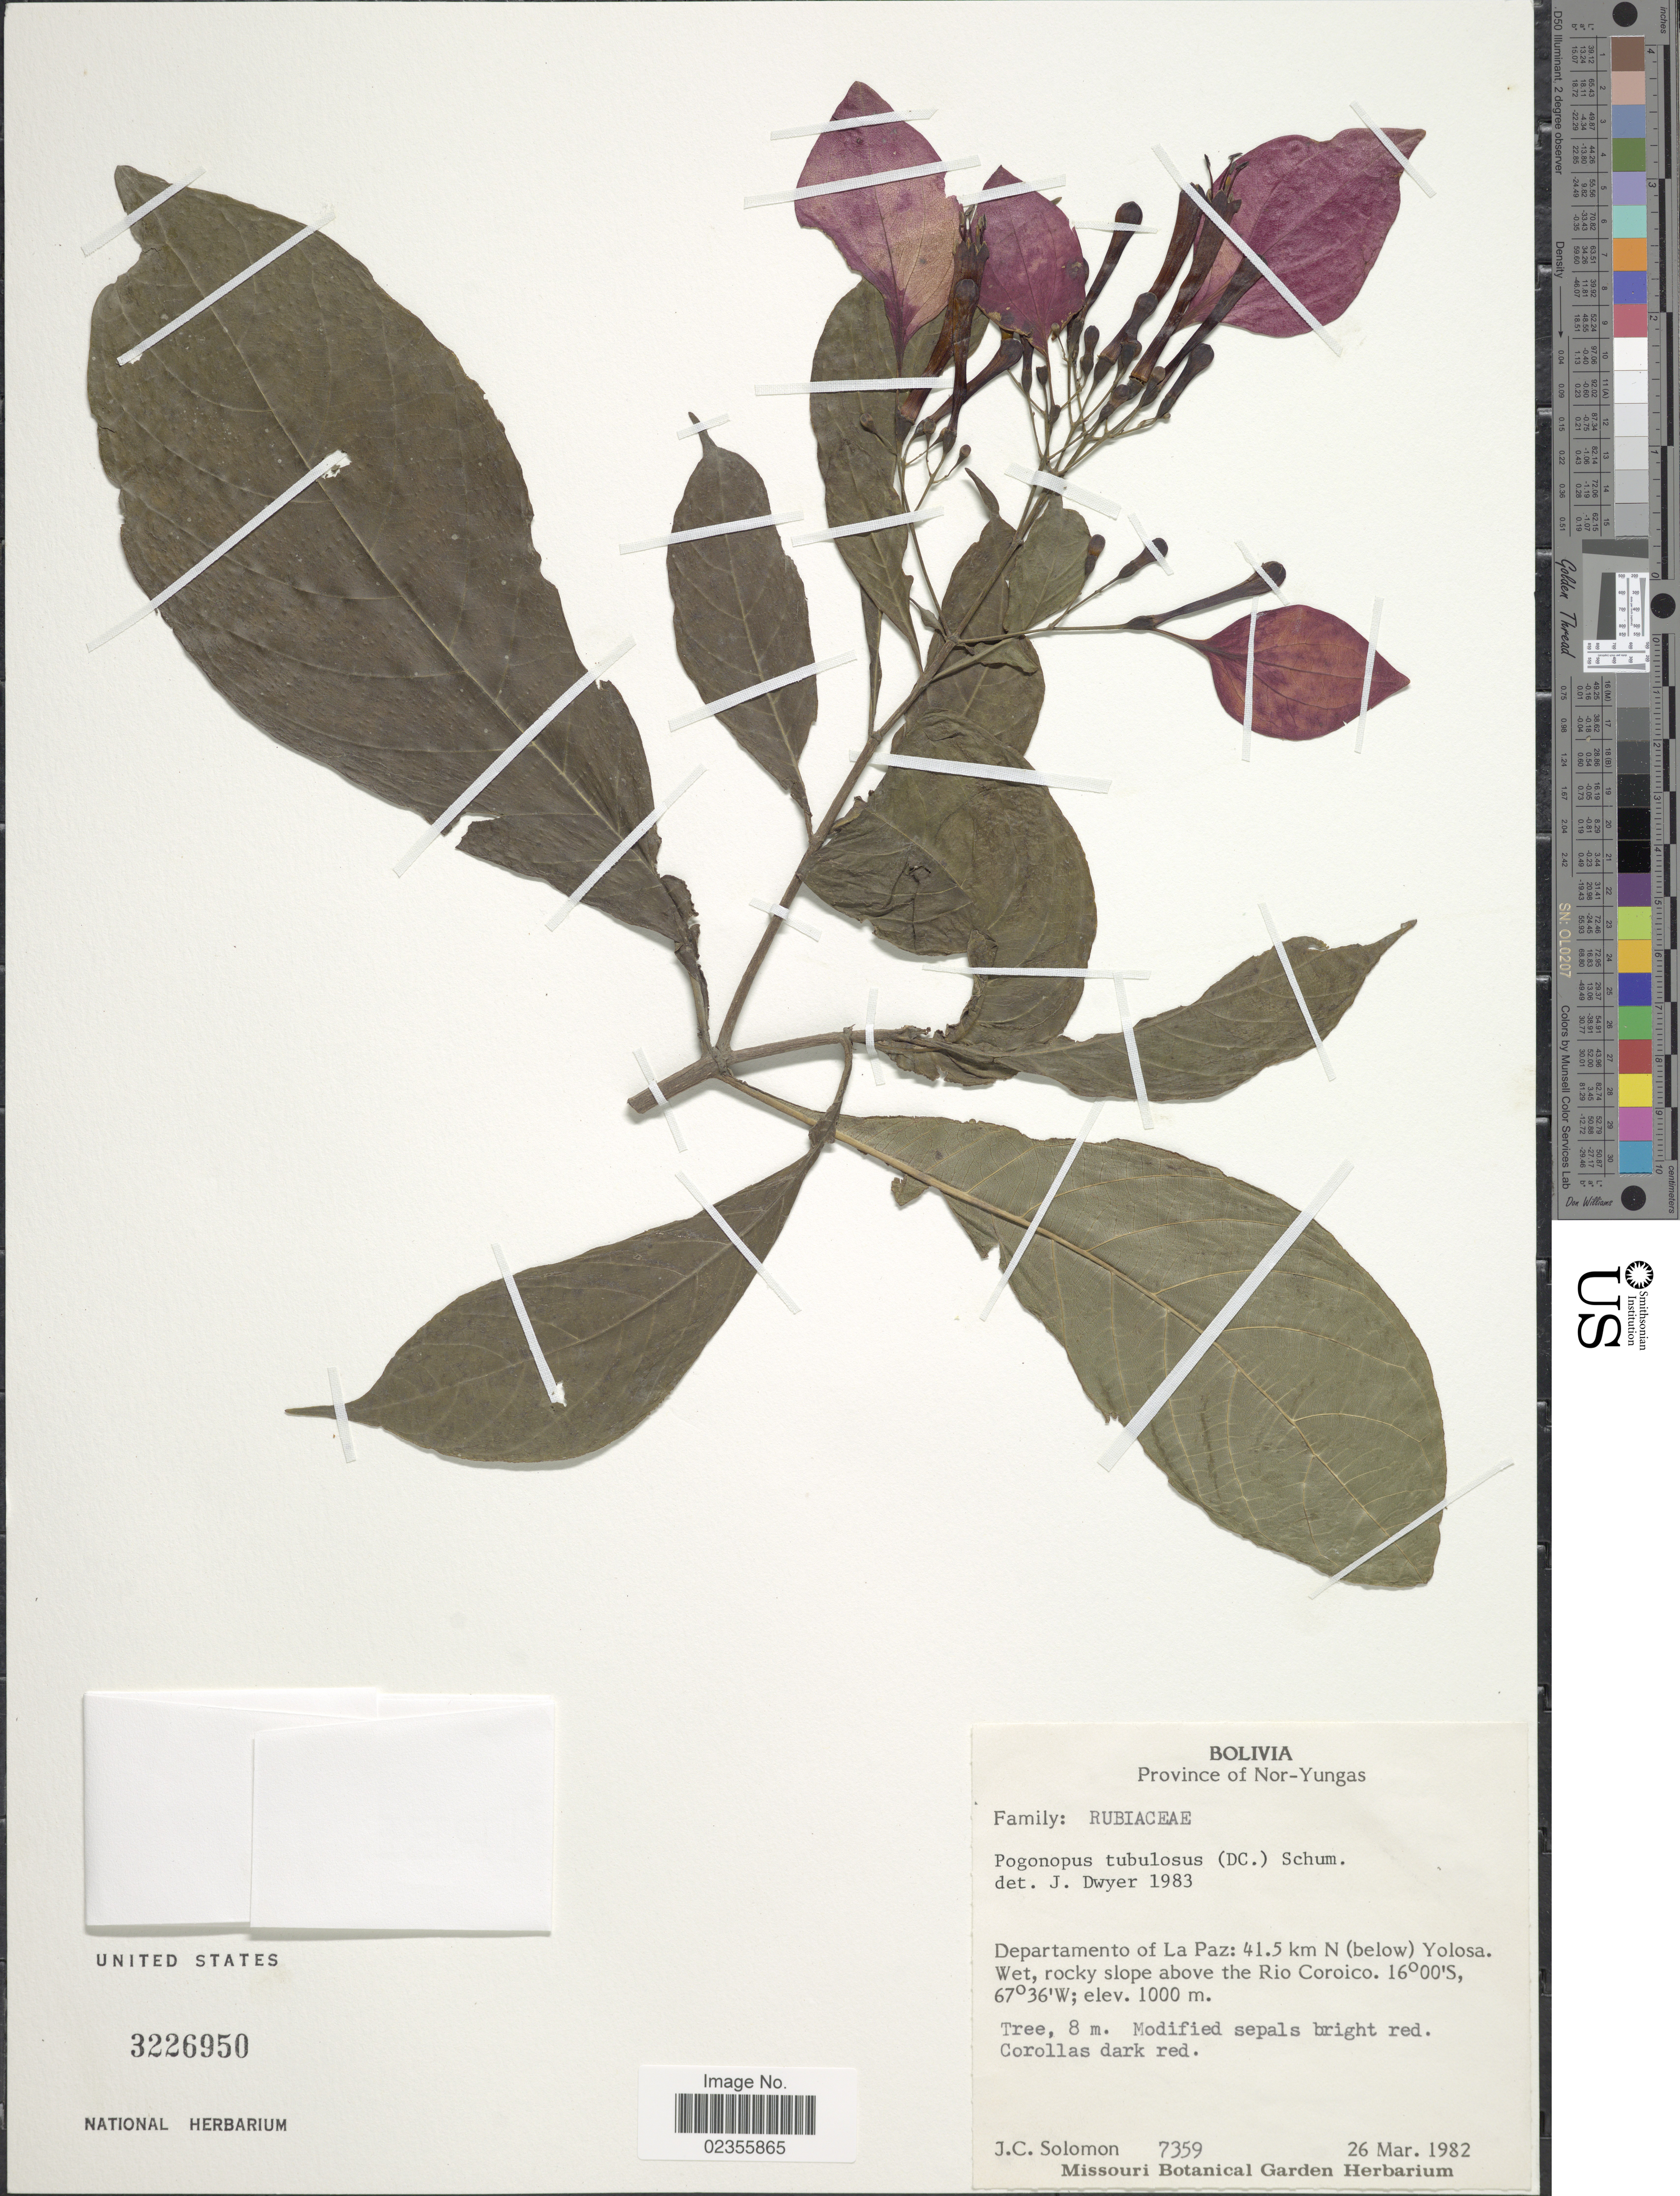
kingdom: Plantae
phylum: Tracheophyta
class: Magnoliopsida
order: Gentianales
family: Rubiaceae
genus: Pogonopus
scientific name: Pogonopus tubulosus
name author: (A. Rich. in DC.) K. Schum.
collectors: J. C. Solomon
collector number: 7359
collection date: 1982-03-26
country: Bolivia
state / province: La Paz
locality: Province of Nor-Yungas. Departamento of La Paz: 41.5 km N (below) Yolosa. Wet, rocky slope above the Rio Coroico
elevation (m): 1000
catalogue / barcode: US 3226950